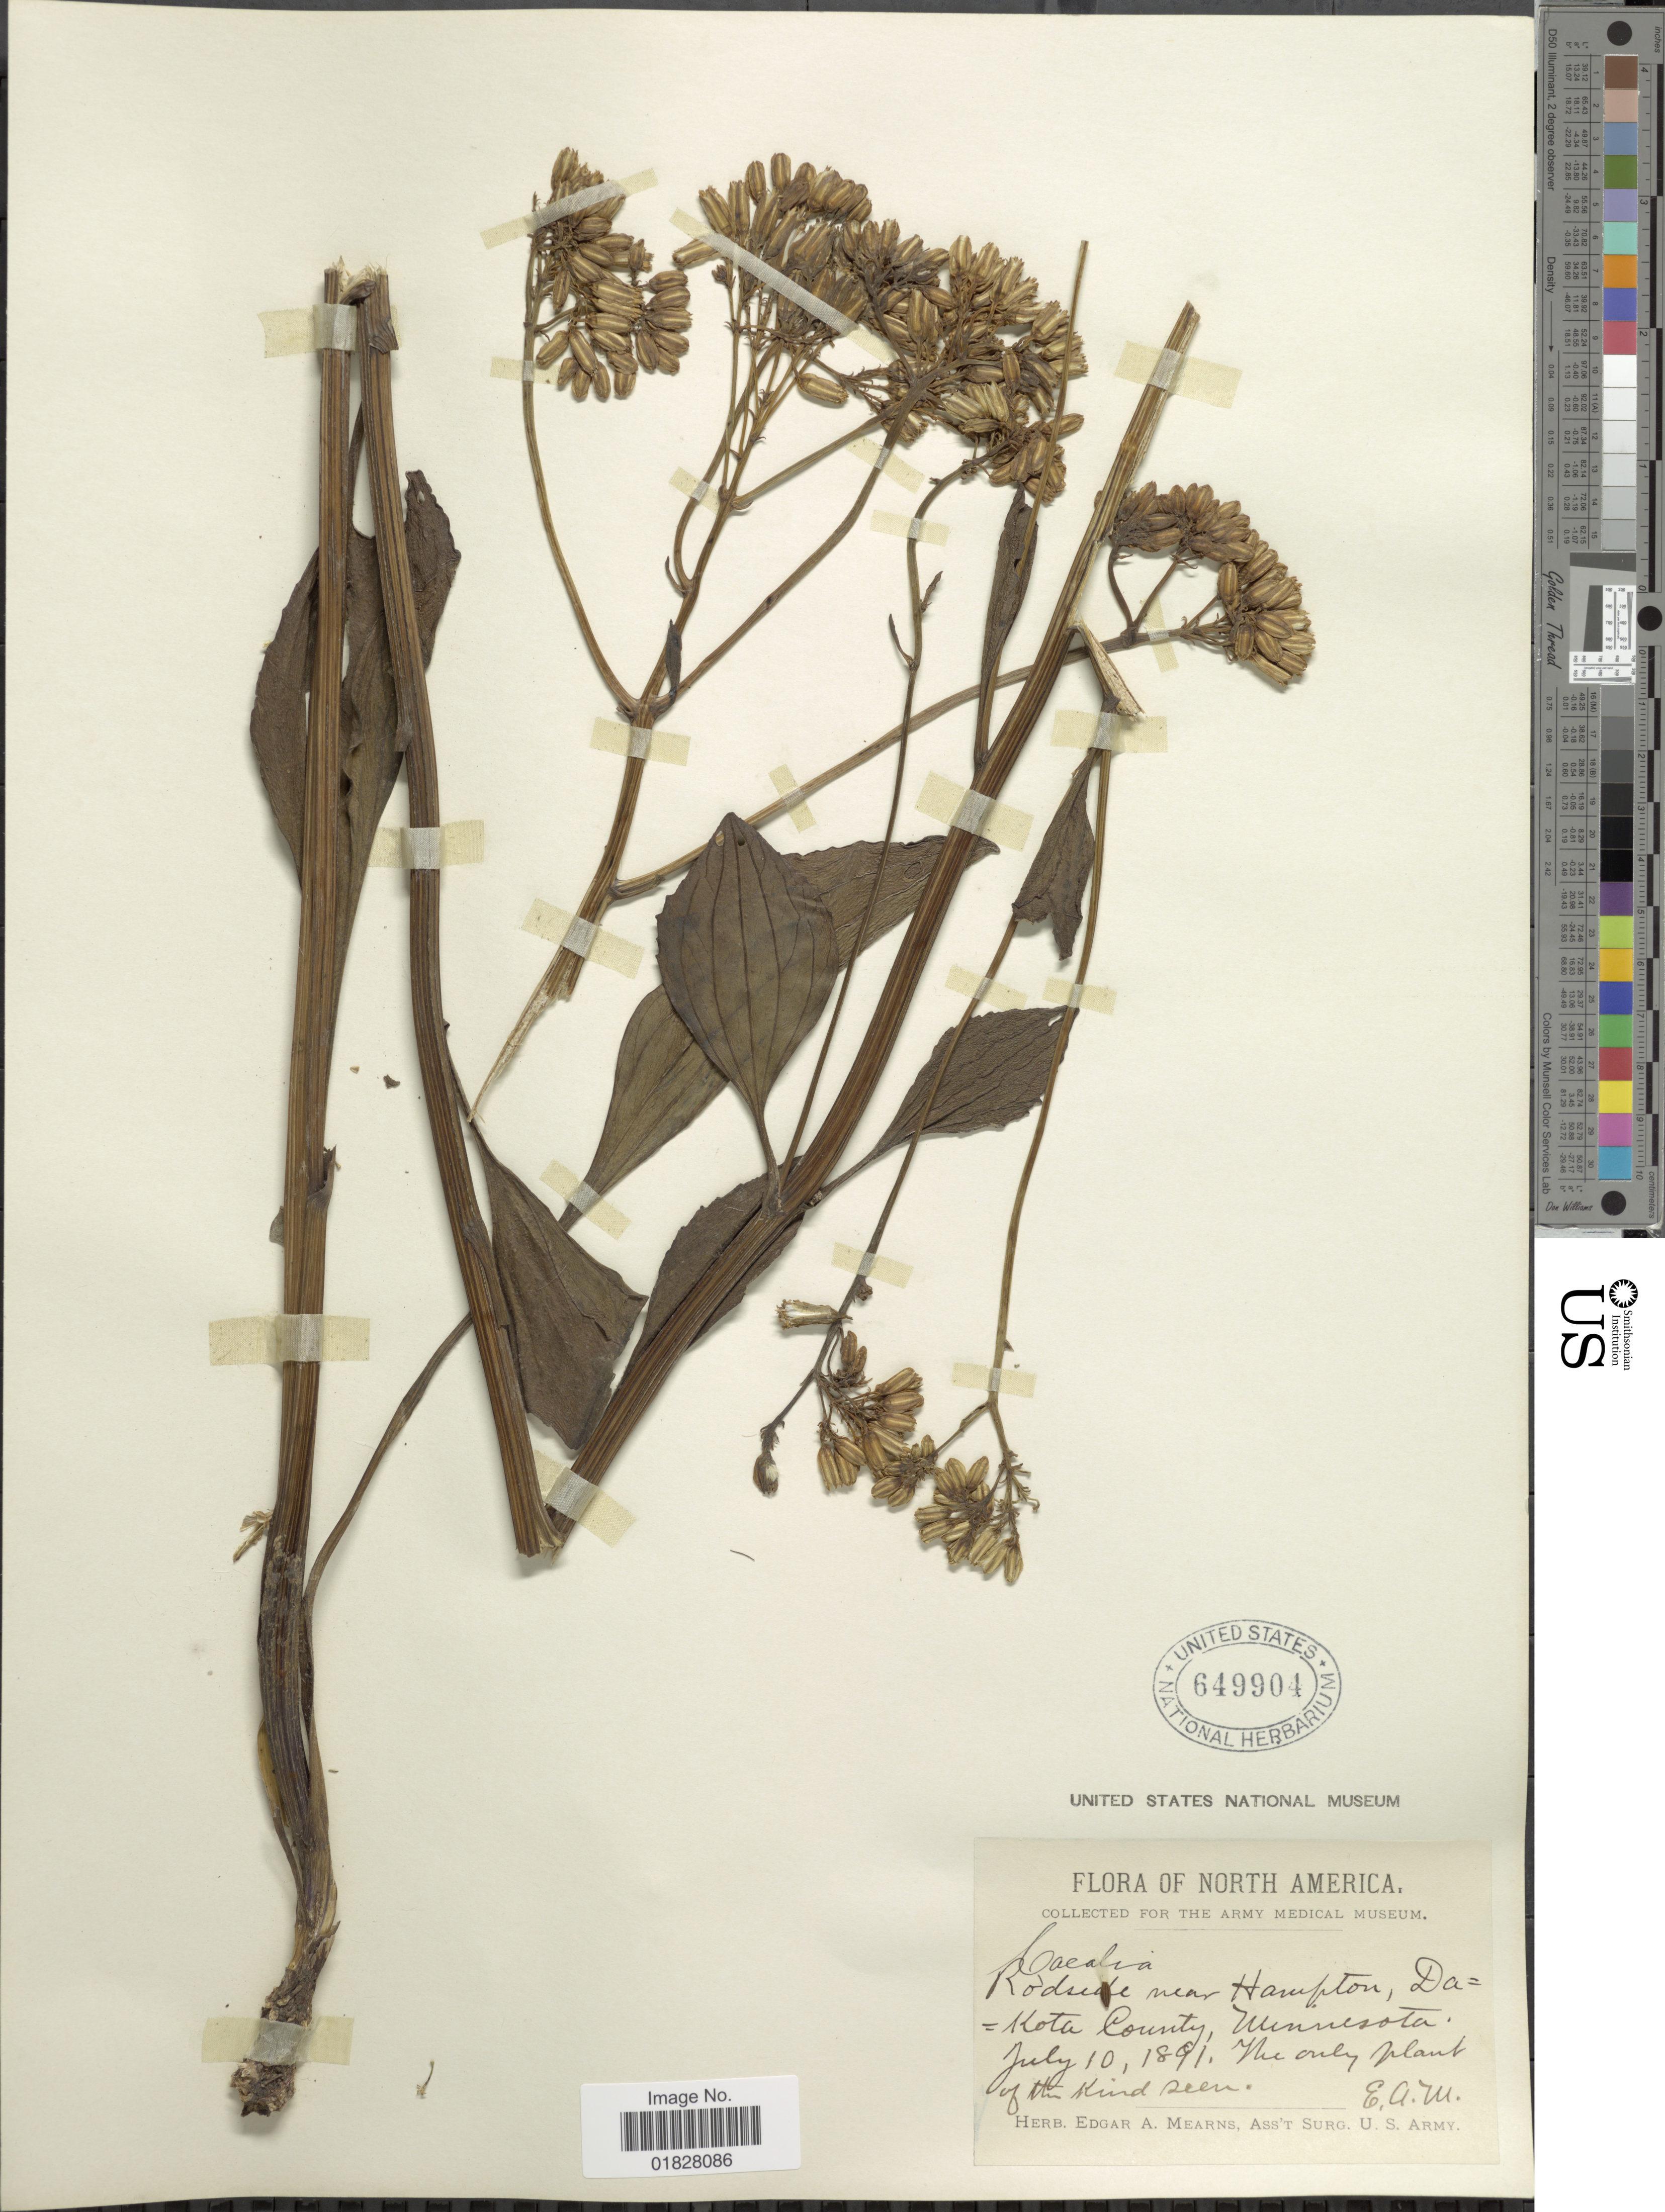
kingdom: Plantae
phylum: Tracheophyta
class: Magnoliopsida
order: Asterales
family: Asteraceae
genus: Arnoglossum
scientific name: Arnoglossum plantagineum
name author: Raf.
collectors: E. A. Mearns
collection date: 1891-10-10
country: United States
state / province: Minnesota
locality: Roadside near Hampton, Da = Kota County, Minnesota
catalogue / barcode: US 649904